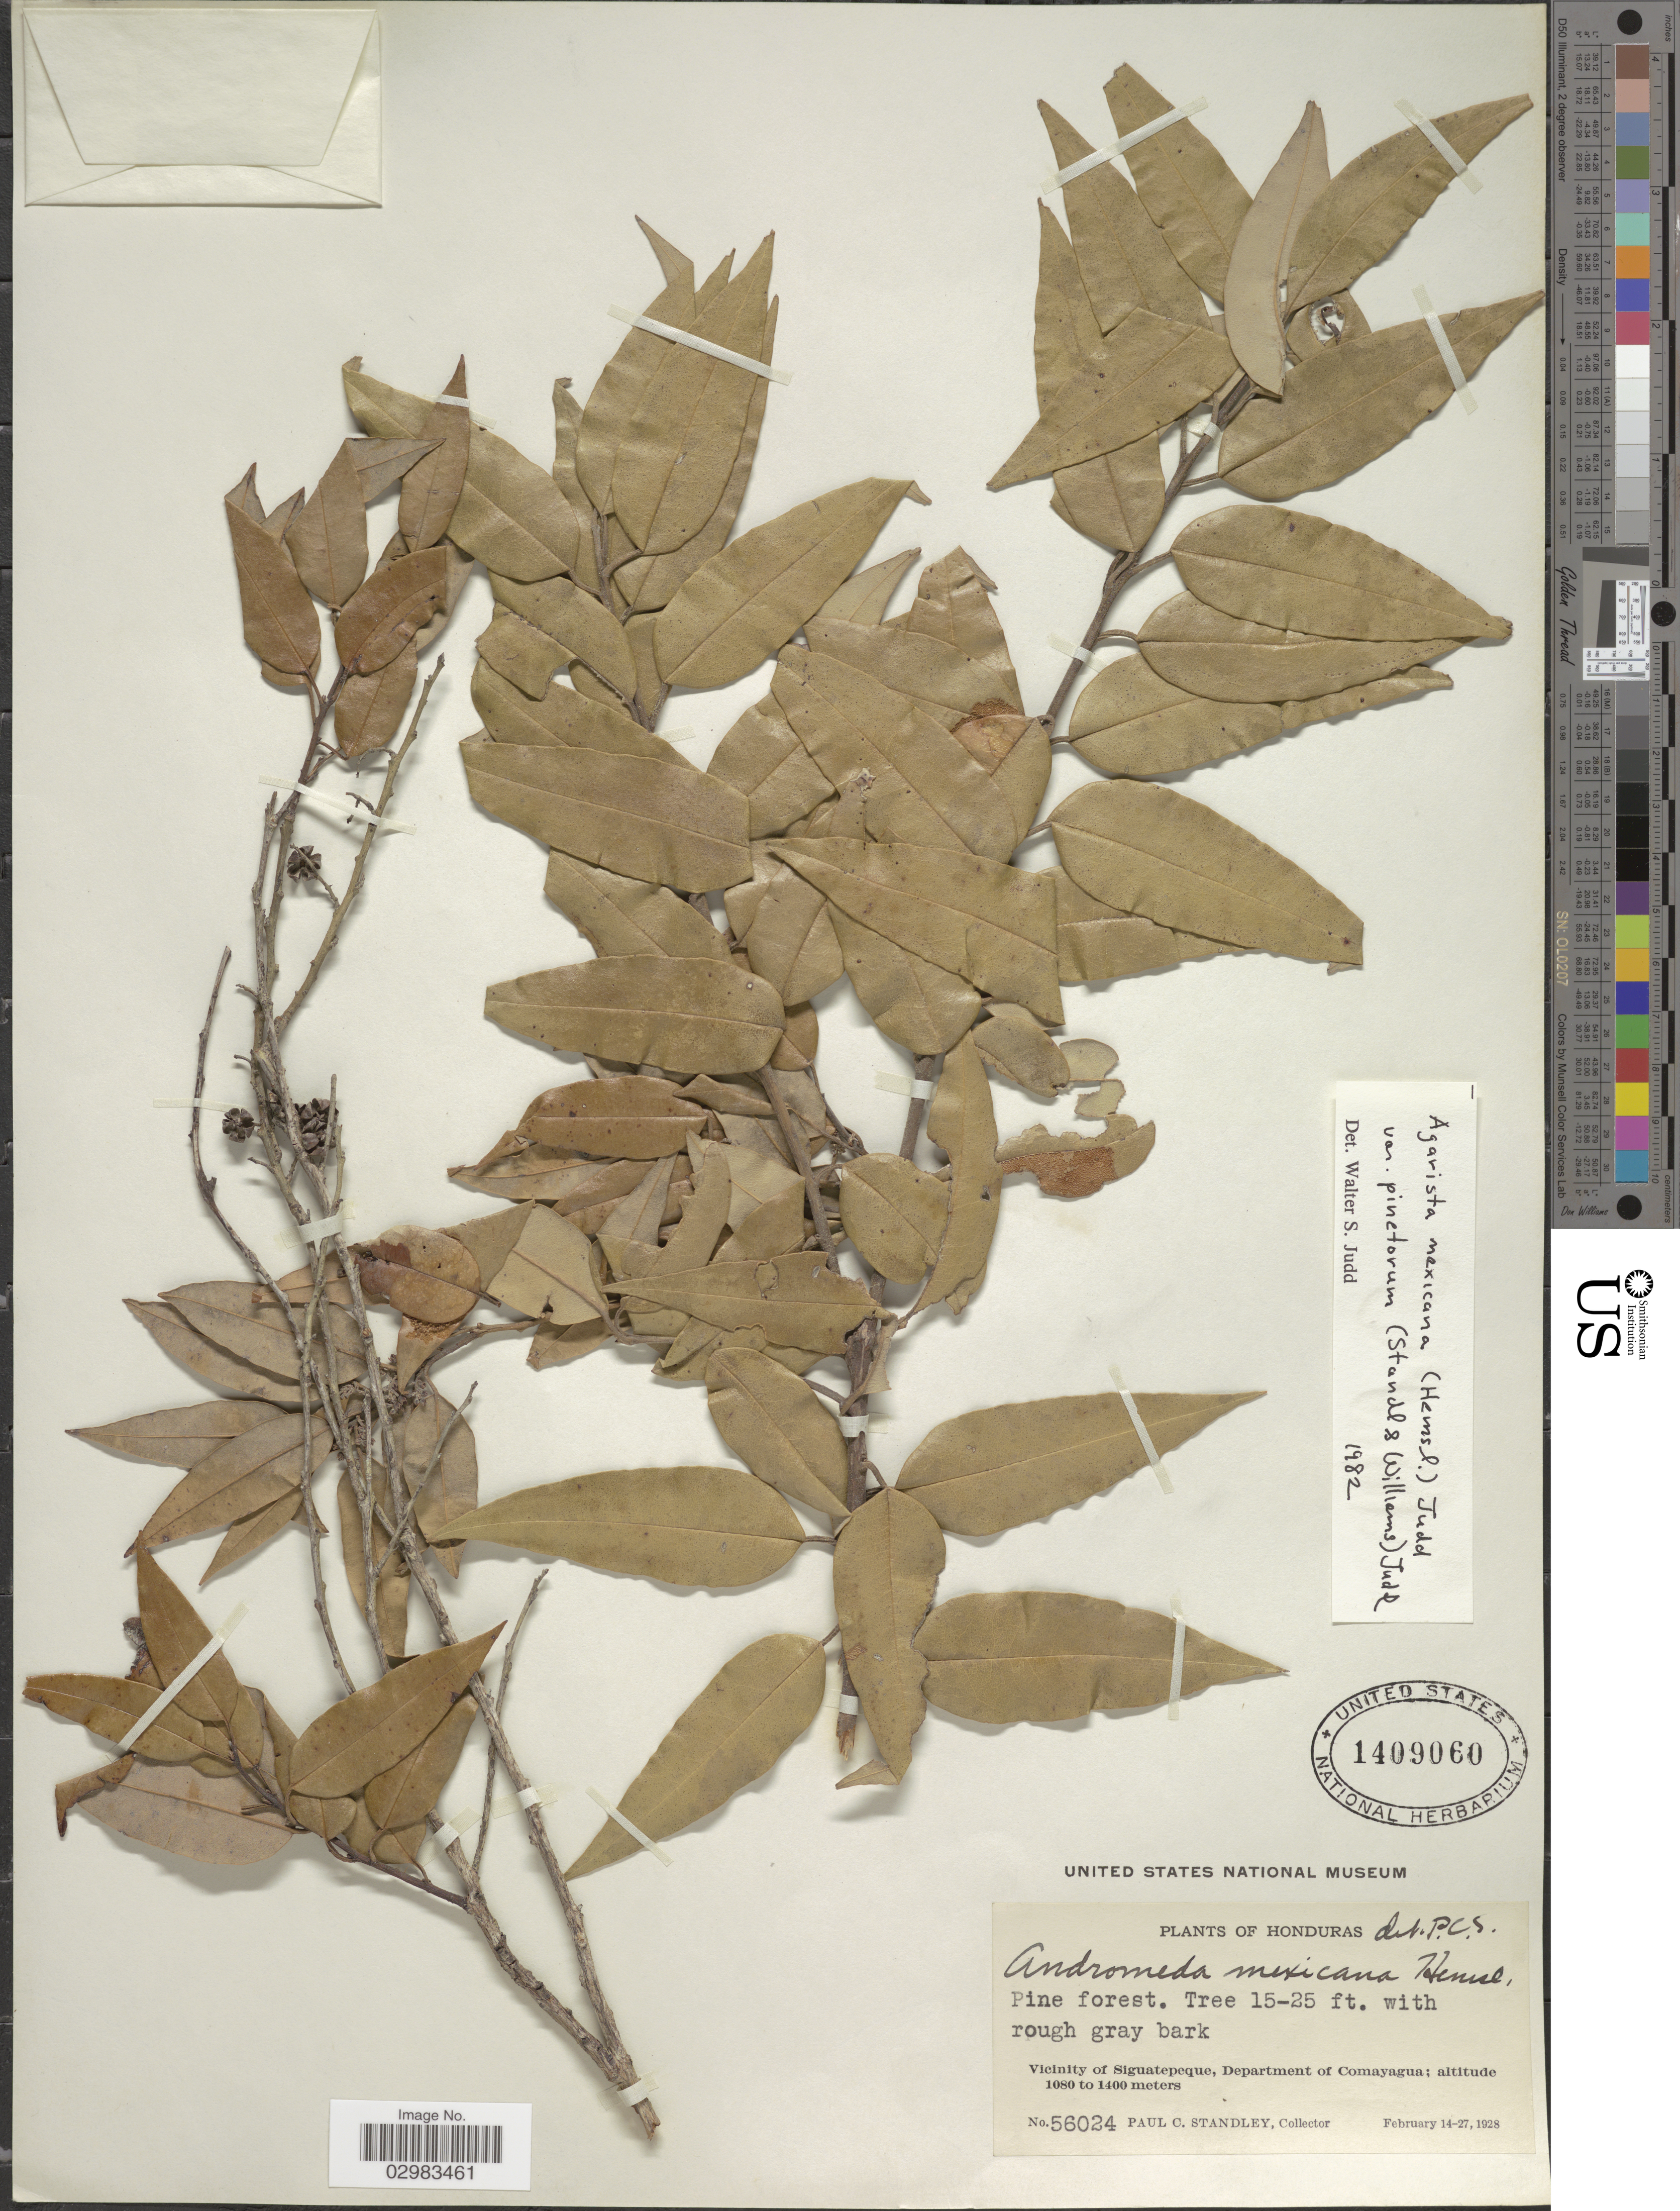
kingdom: Plantae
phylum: Tracheophyta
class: Magnoliopsida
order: Ericales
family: Ericaceae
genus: Leucothoe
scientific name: Leucothoë mexicana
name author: (Hemsl.) Small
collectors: P. C. Standley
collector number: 56024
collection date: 1928-02-14/1928-02-27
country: Honduras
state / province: Comayagua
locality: Vicinity of Siguatepeque, Department of Comayagua.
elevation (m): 1080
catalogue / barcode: US 1409060